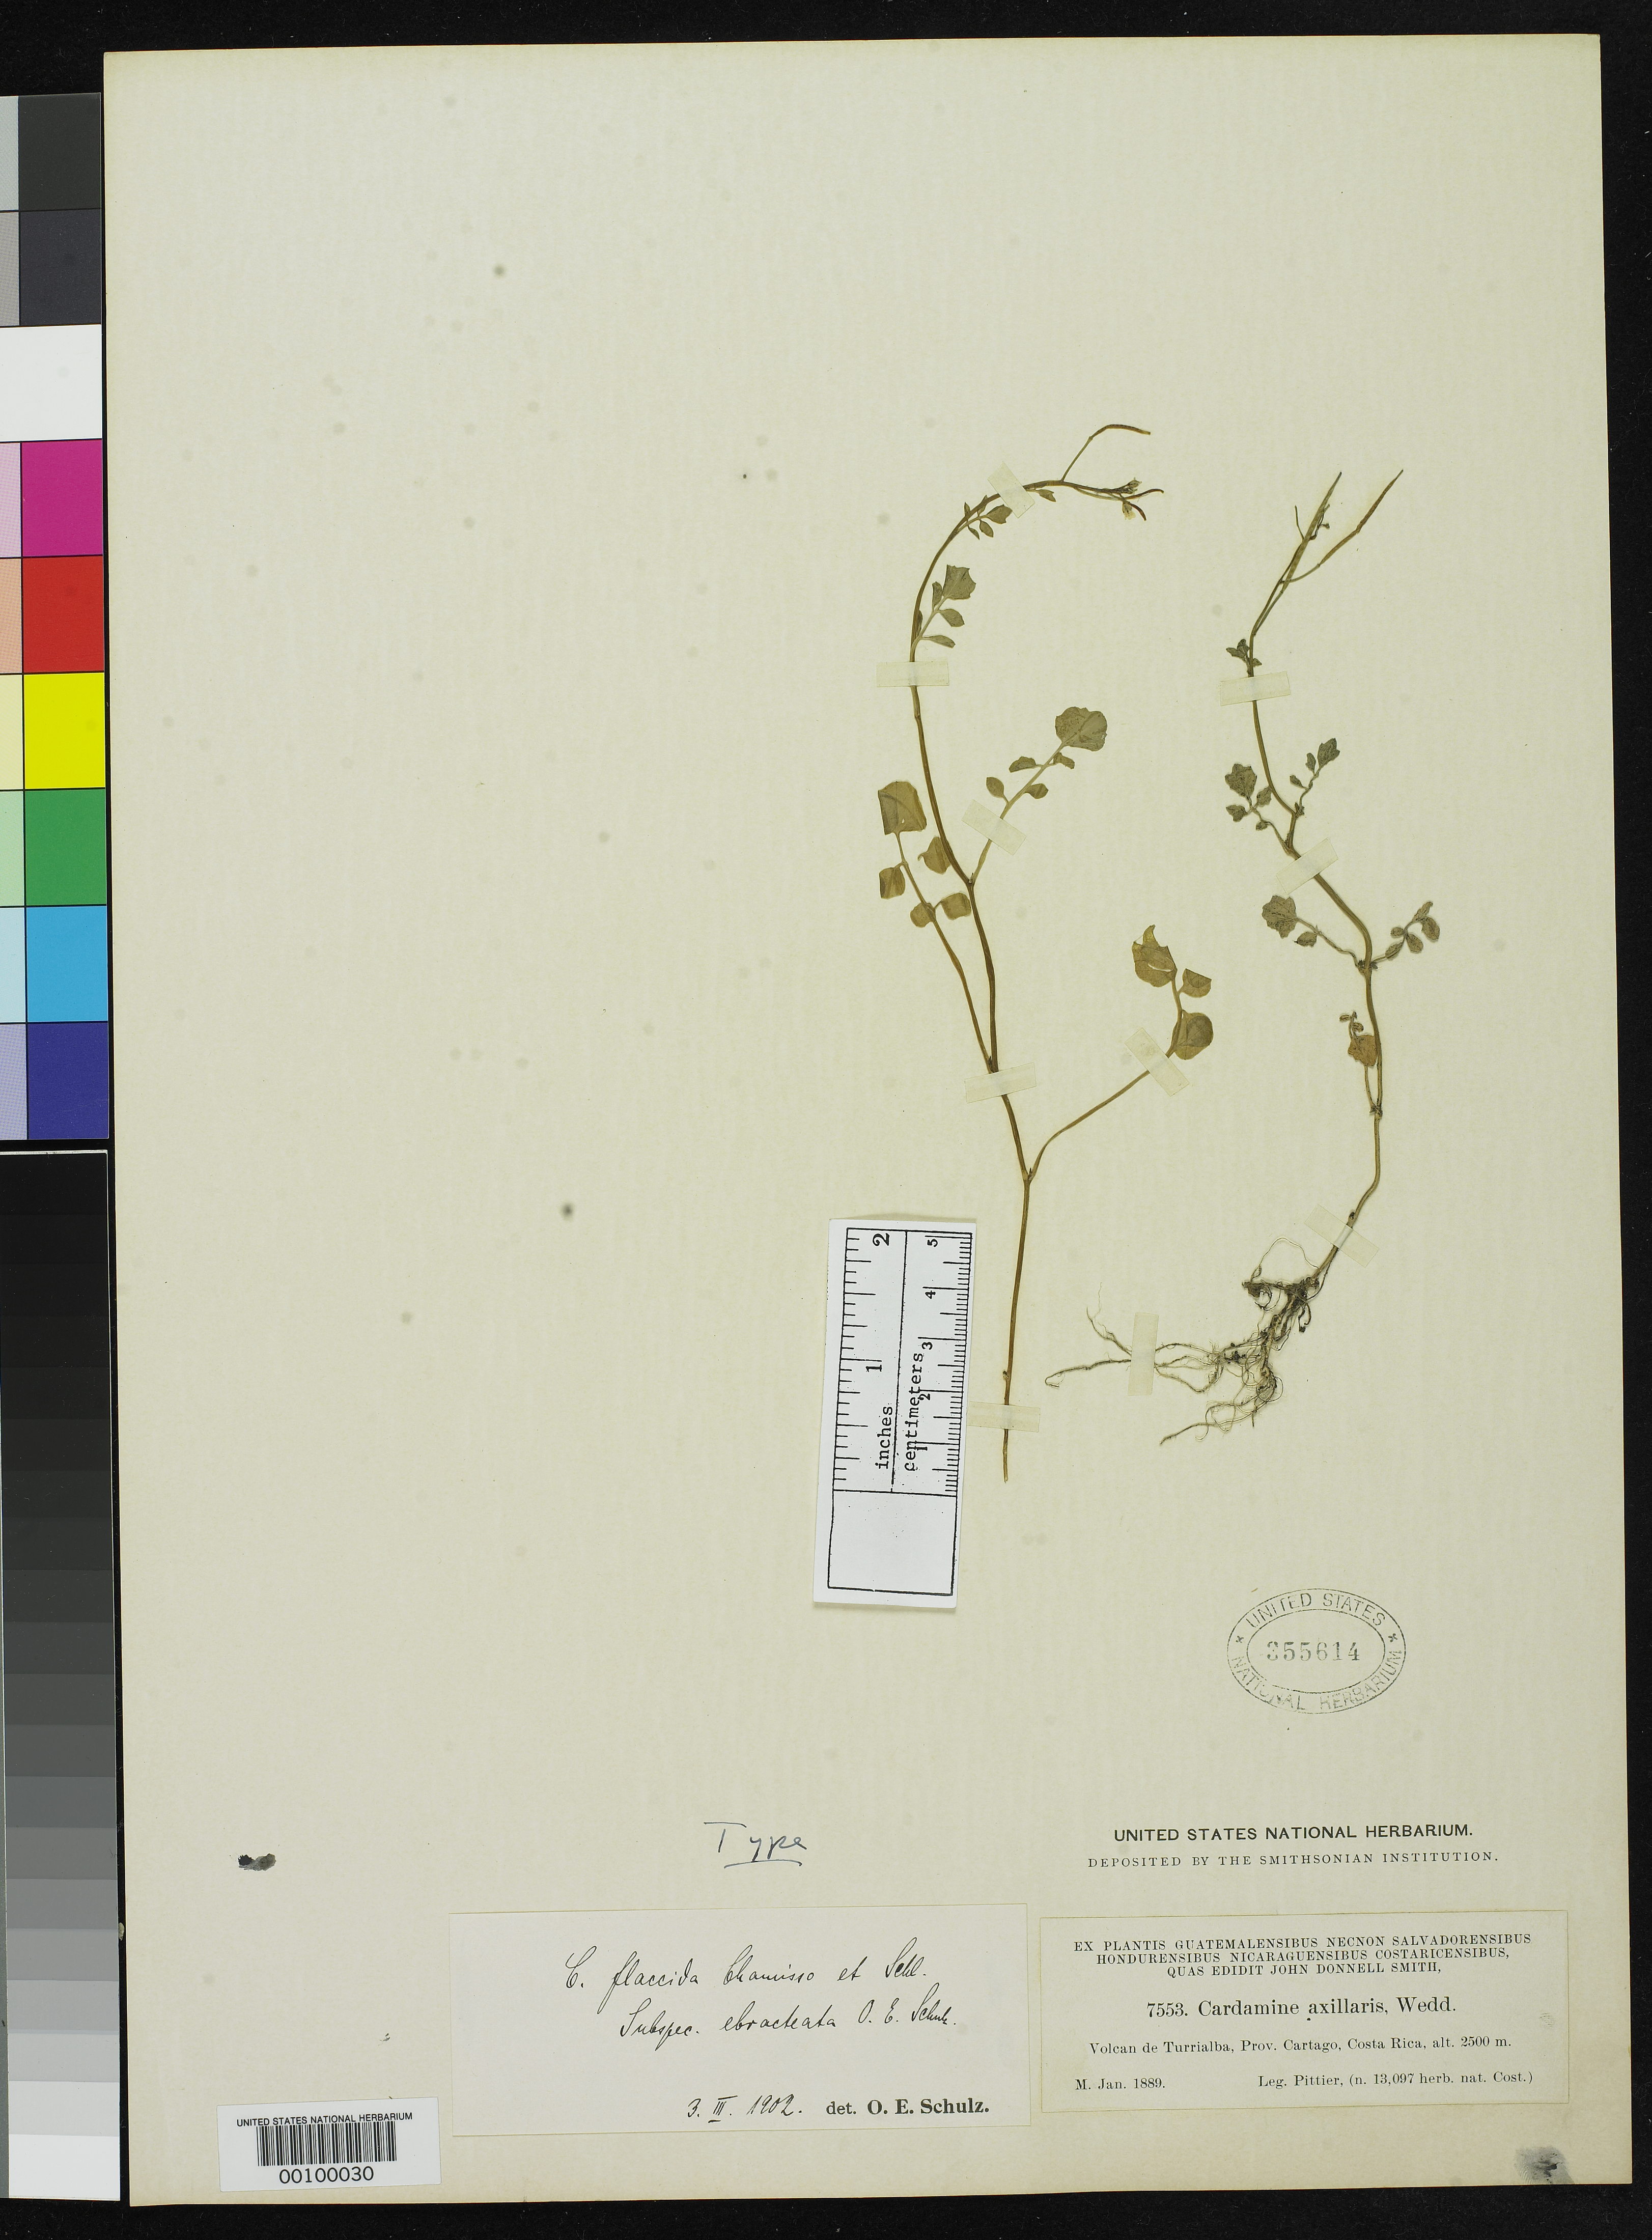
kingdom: Plantae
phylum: Tracheophyta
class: Magnoliopsida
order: Brassicales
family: Brassicaceae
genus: Cardamine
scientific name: Cardamine flaccida subsp. ebracteata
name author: O.E. Schulz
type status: Syntype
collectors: H. F. Pittier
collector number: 13097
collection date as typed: Jan 1880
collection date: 1880-01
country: Costa Rica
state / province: Cartago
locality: Volcan de Turrialba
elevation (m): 2500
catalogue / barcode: US 355614